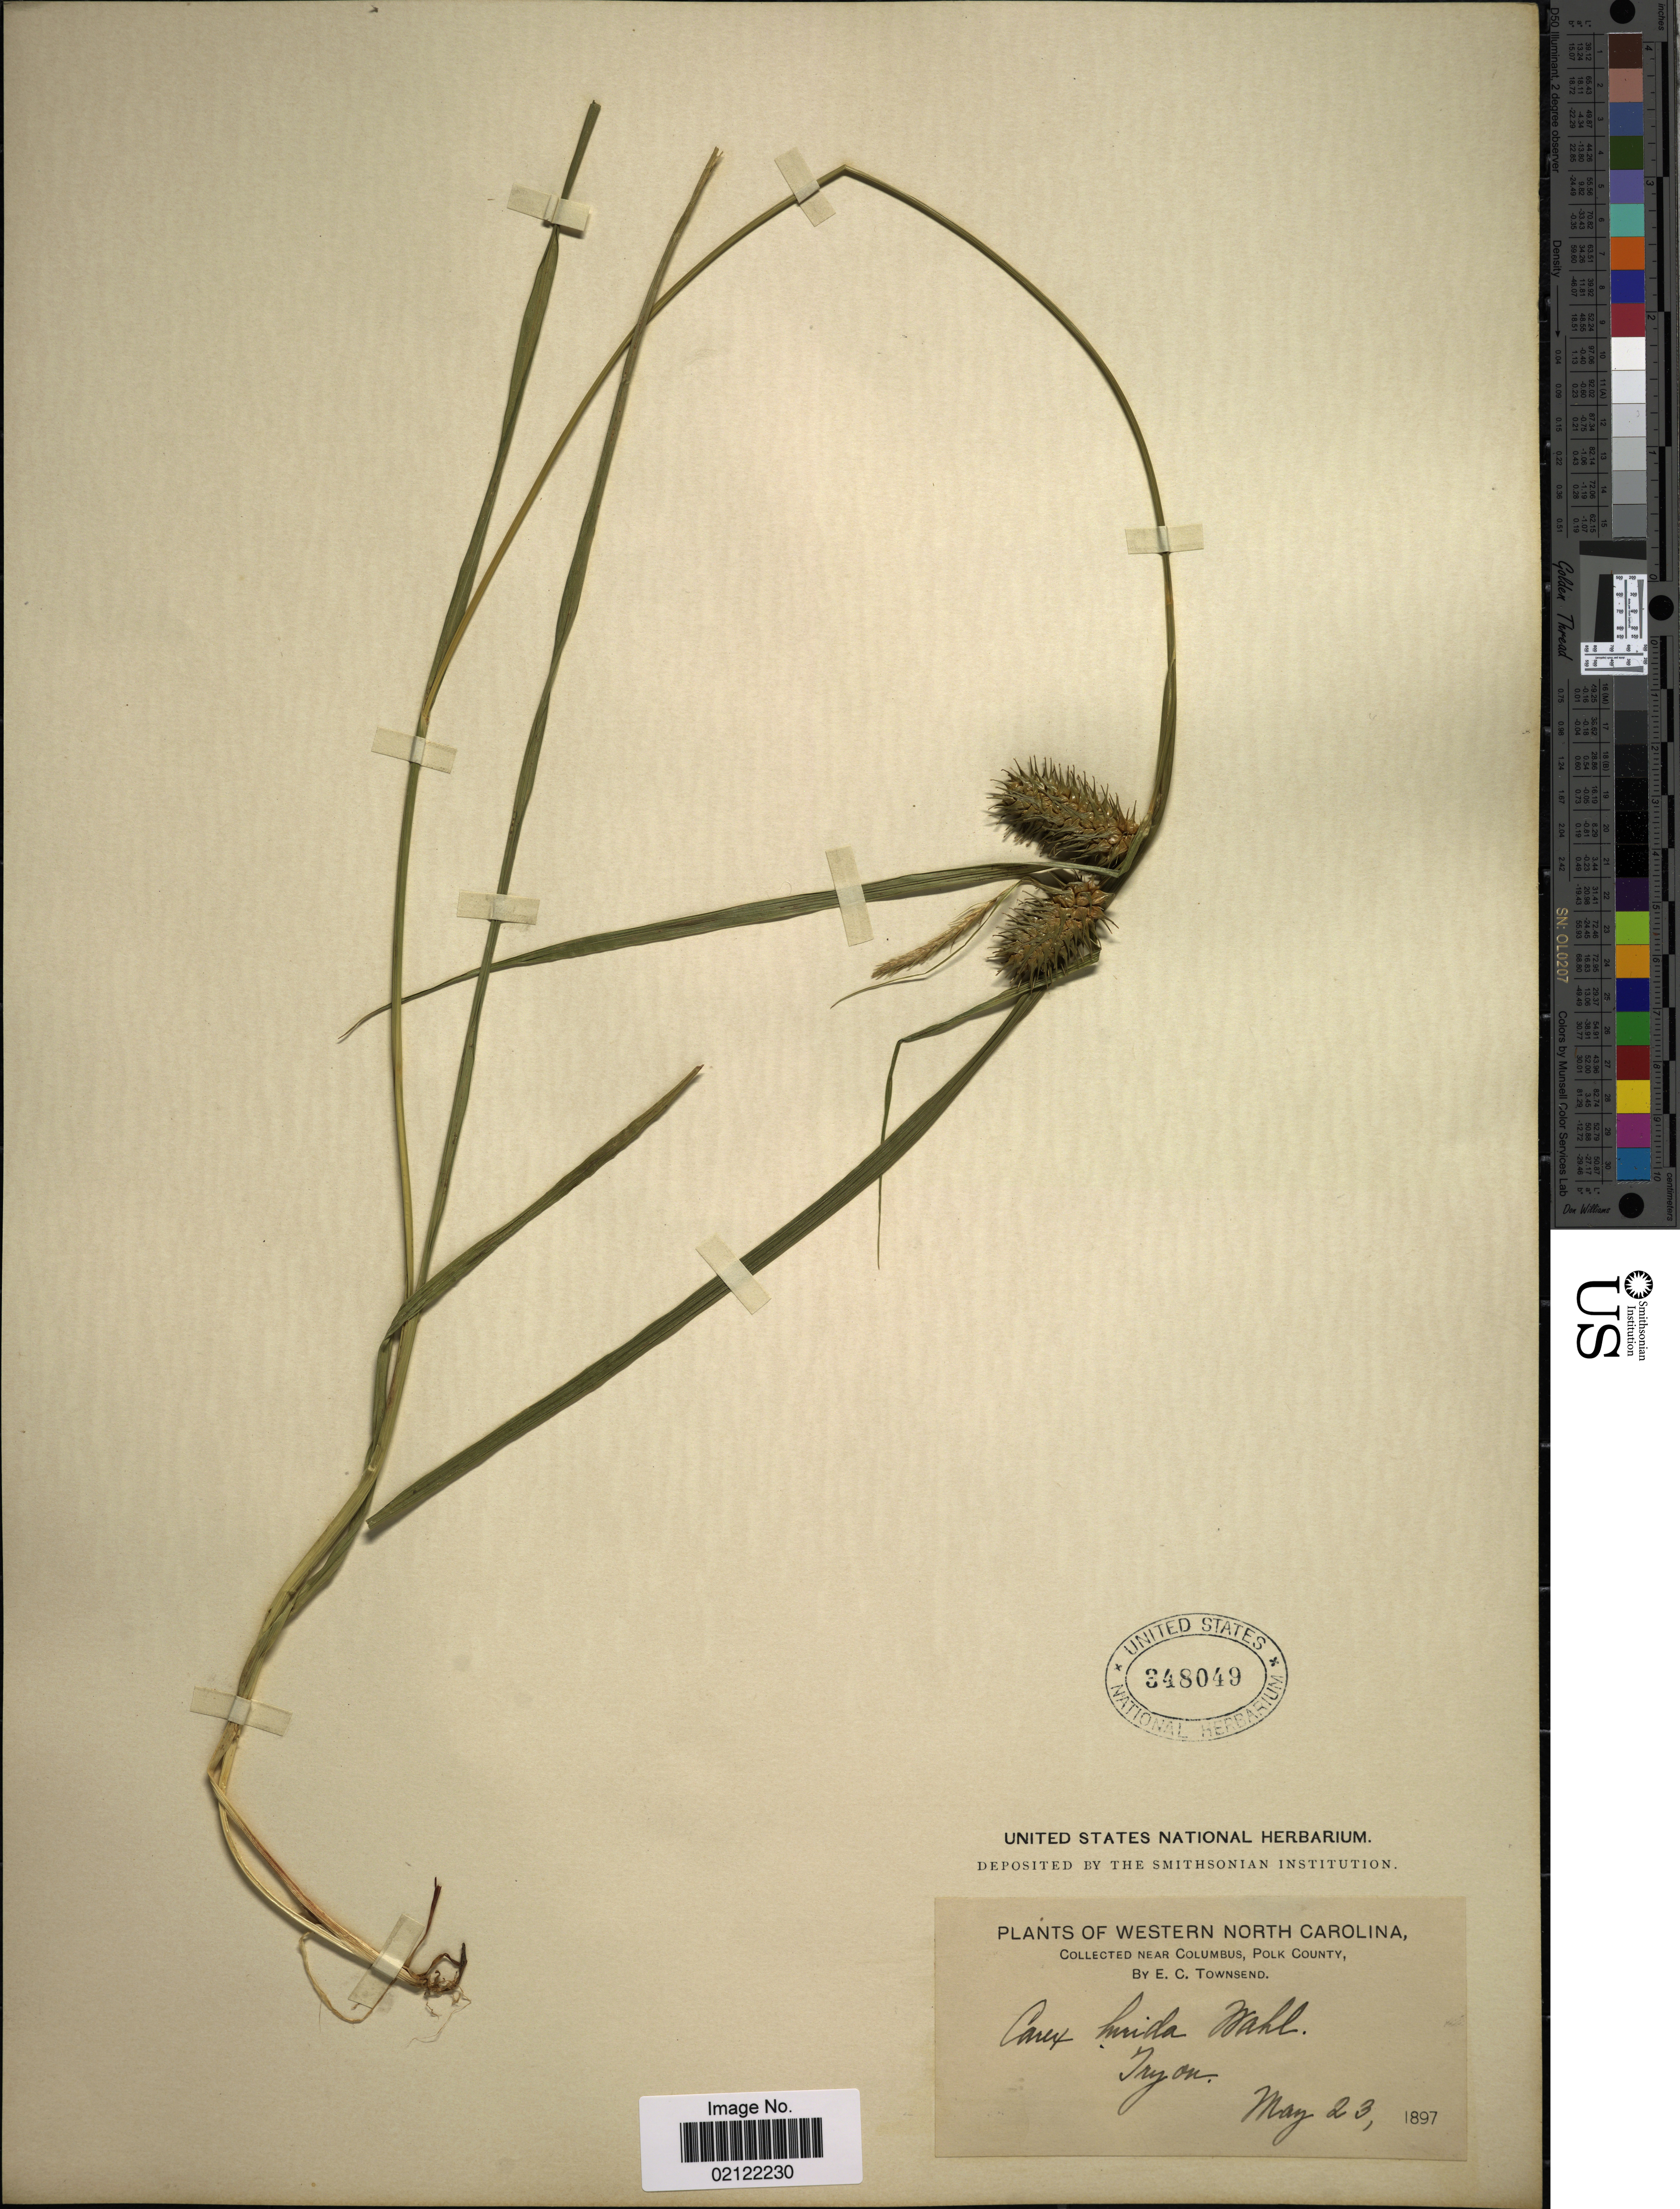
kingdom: Plantae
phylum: Tracheophyta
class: Liliopsida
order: Poales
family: Cyperaceae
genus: Carex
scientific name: Carex lurida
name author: Wahlenb.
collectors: E. C. Townsend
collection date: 1897-05-23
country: United States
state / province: North Carolina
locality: Western North Carolina, near Columbus, Polk County, Tryon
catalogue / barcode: US 348049